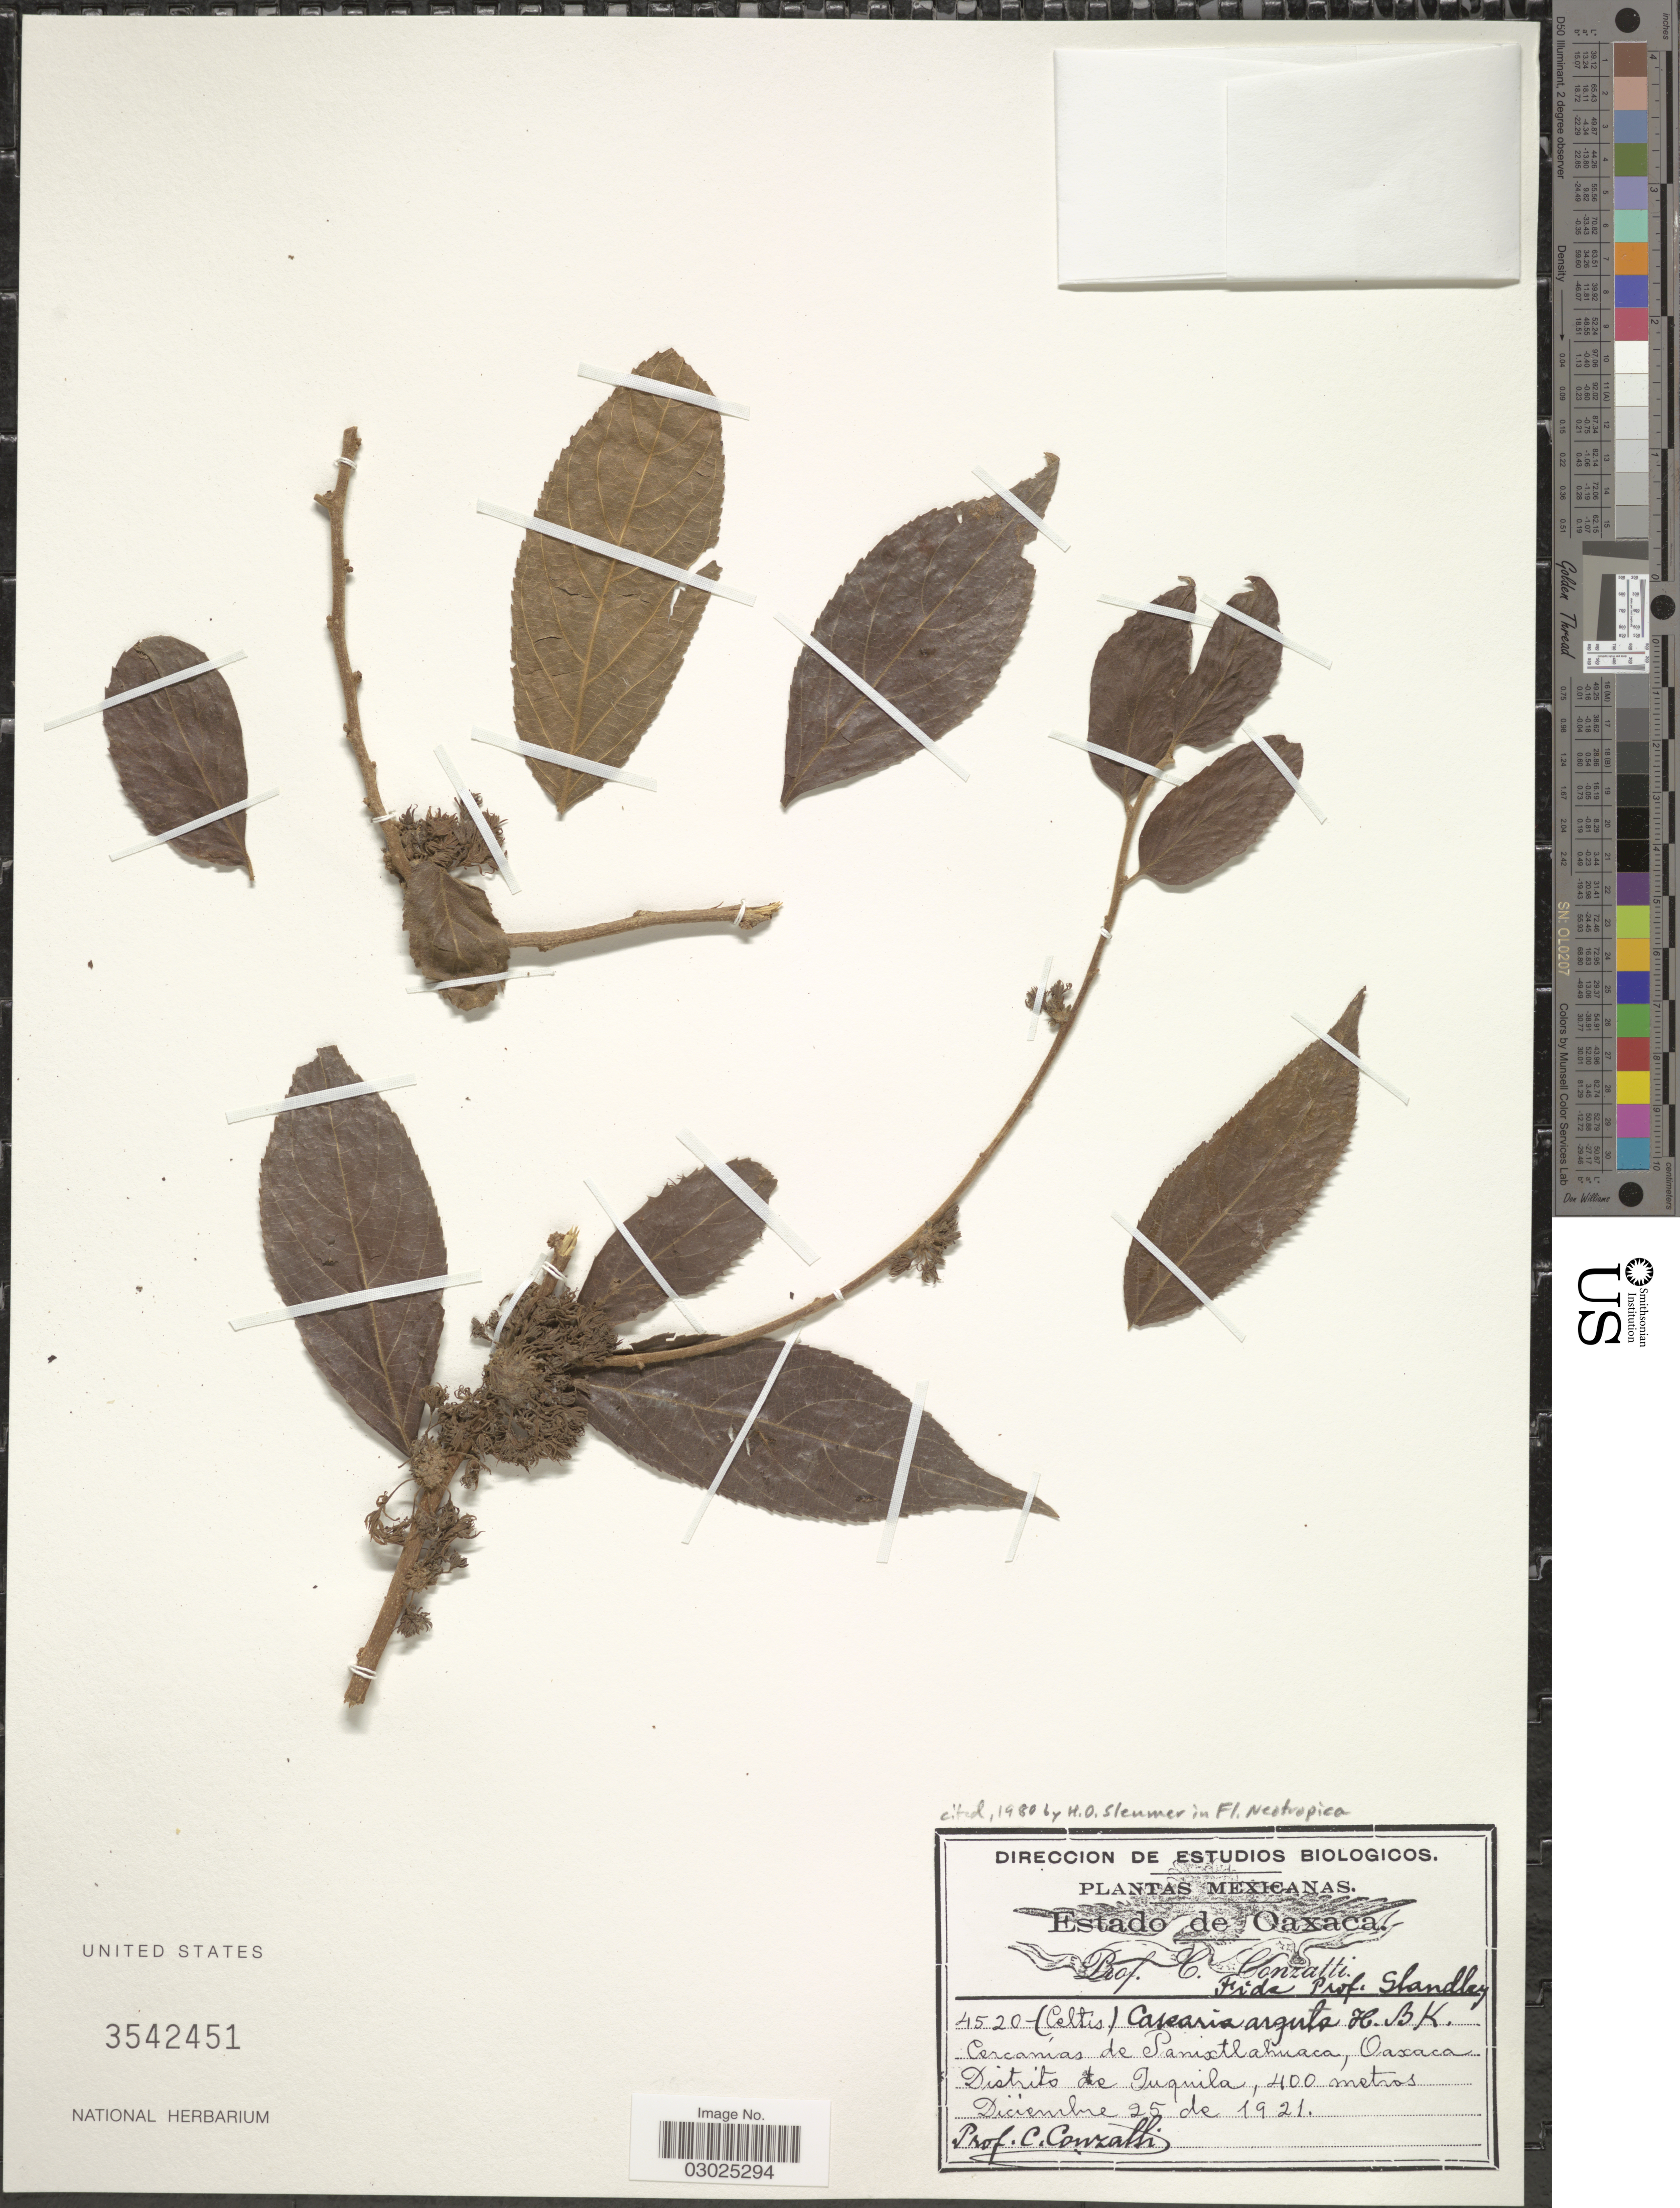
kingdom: Plantae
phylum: Tracheophyta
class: Magnoliopsida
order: Malpighiales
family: Salicaceae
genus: Casearia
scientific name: Casearia arguta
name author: Kunth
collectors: C. Conzatti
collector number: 4520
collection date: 1921-12-25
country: Mexico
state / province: Oaxaca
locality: Cercanías de Panixtlahuaca, Distrito de Juquila.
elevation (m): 400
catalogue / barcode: US 3542451